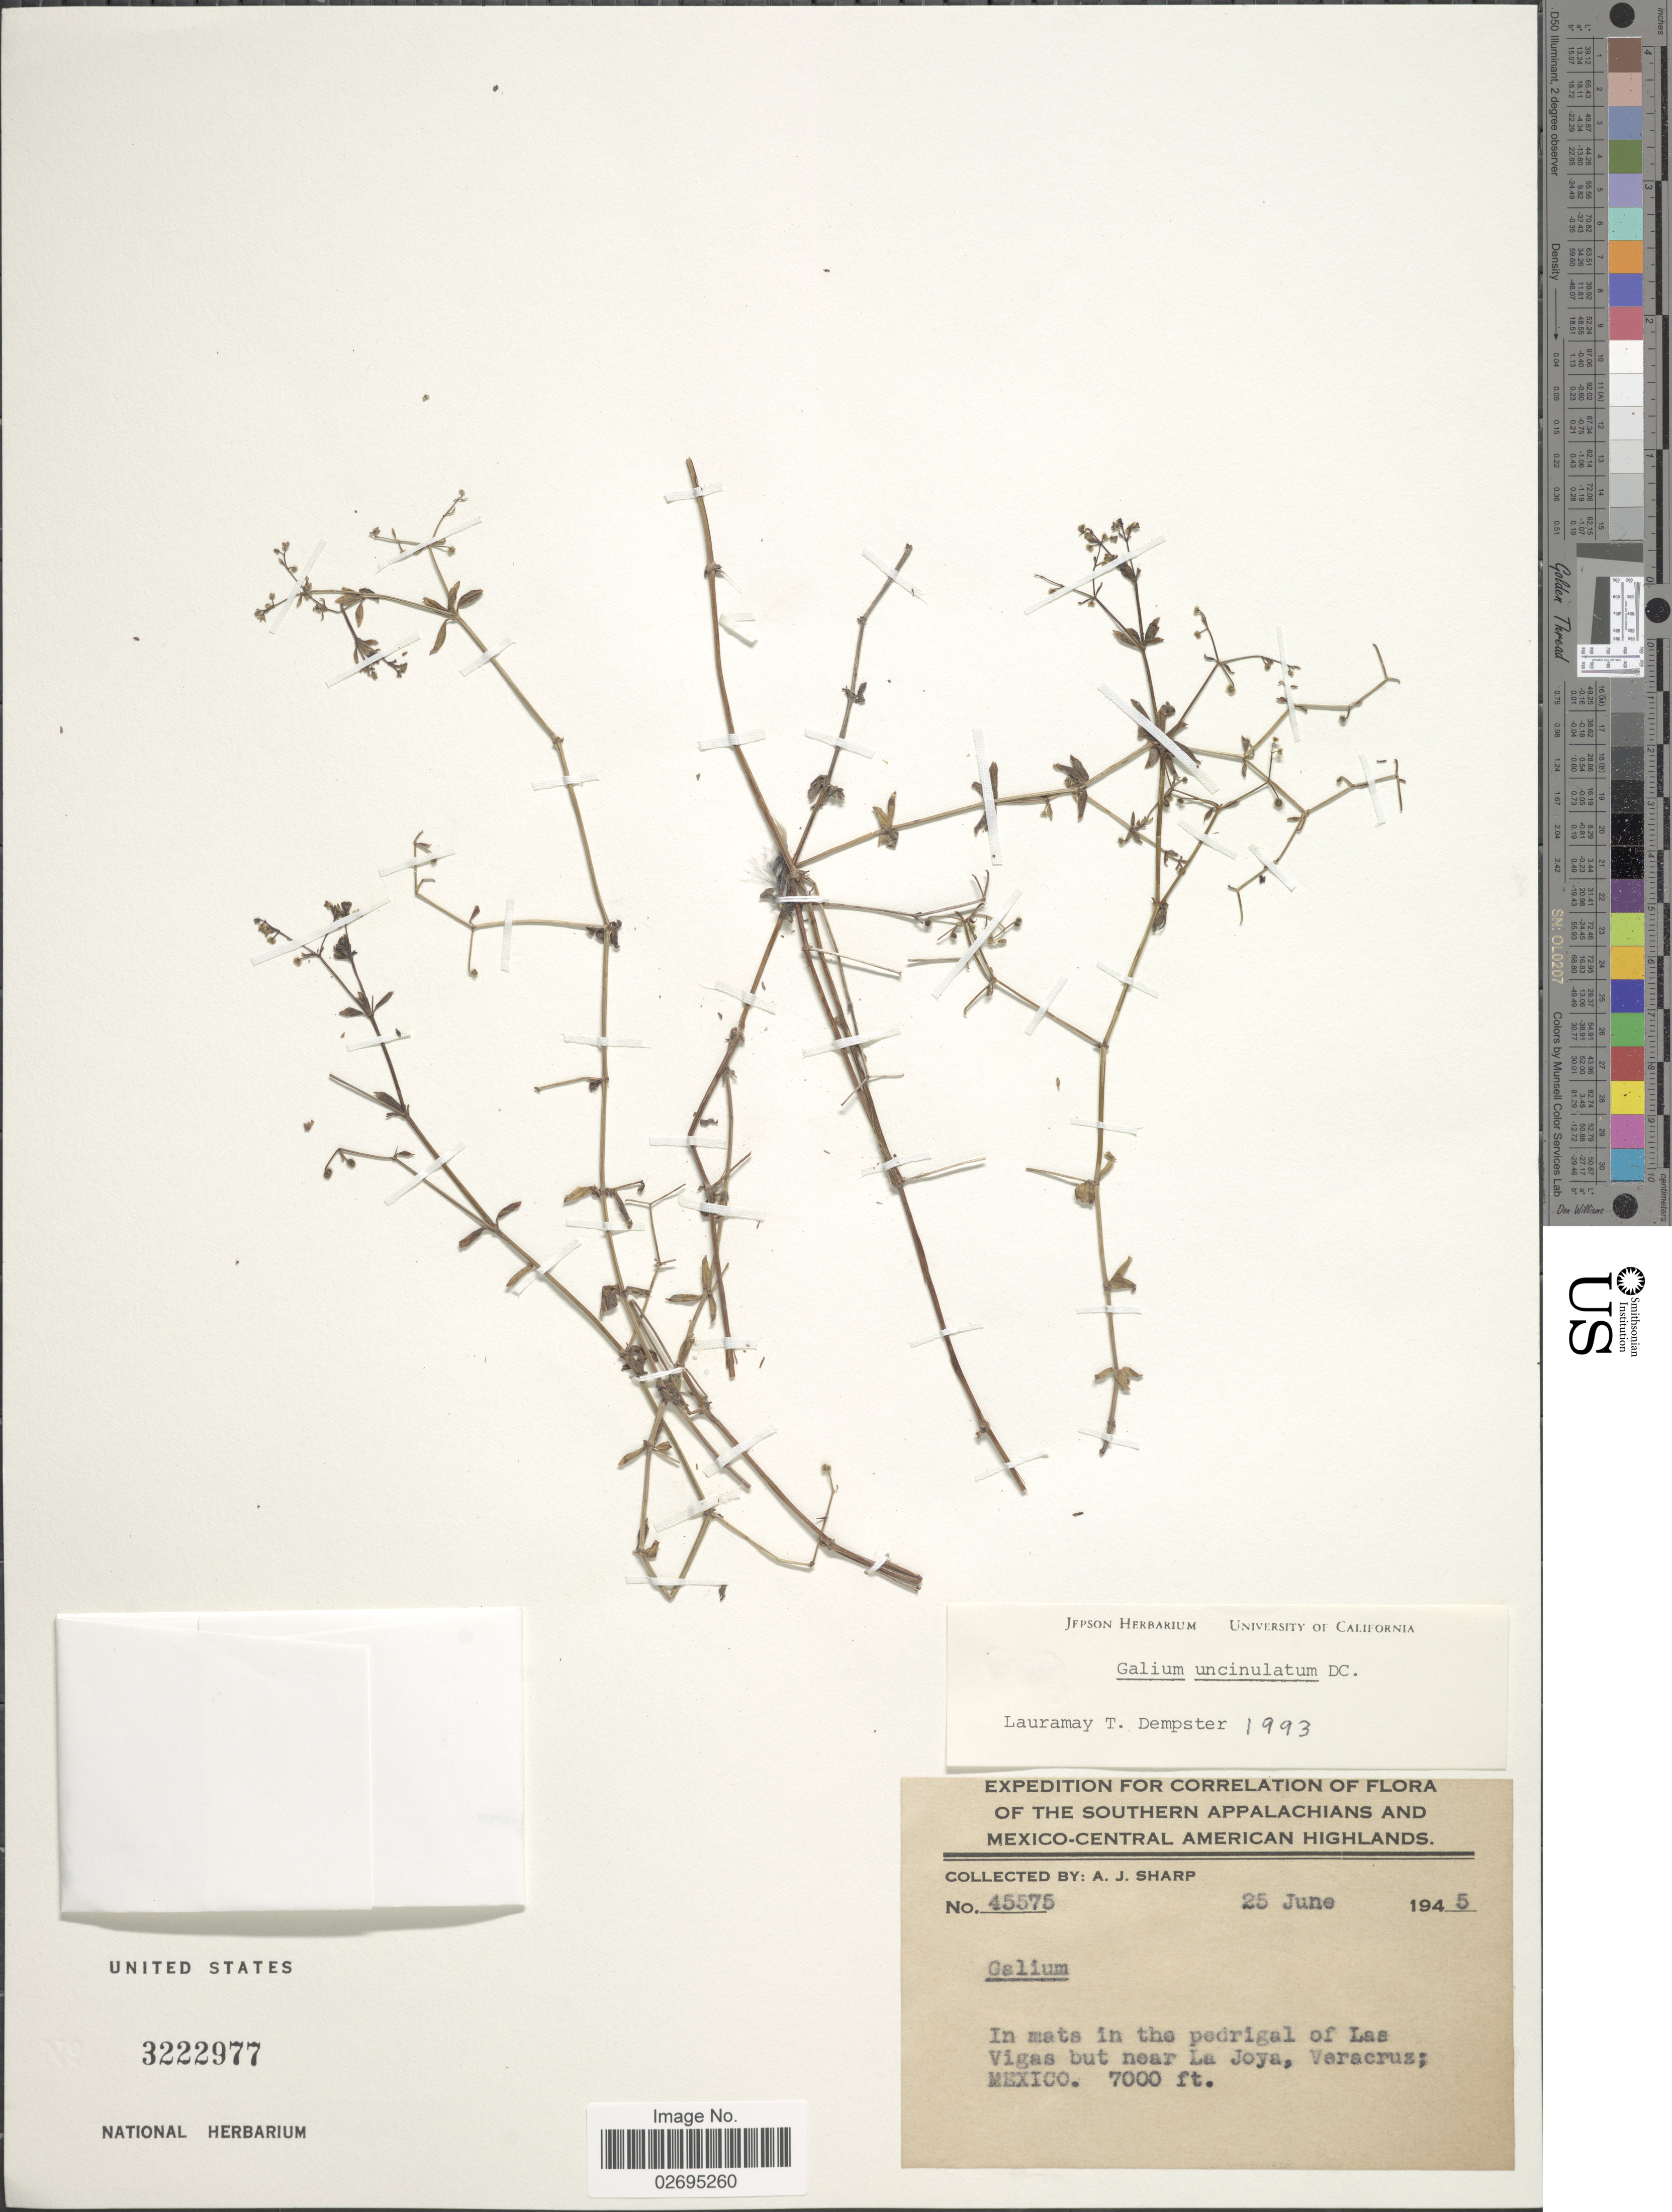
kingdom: Plantae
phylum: Tracheophyta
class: Magnoliopsida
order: Gentianales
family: Rubiaceae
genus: Galium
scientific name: Galium uncinulatum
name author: DC.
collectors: A. J. Sharp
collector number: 45575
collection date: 1945-06-25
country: Mexico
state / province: Veracruz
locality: The Southern Appalachians and Mexico Central American Highlands, In mats in the pedrigal of Las Vigas but near La Joya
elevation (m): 2134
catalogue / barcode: US 3222977